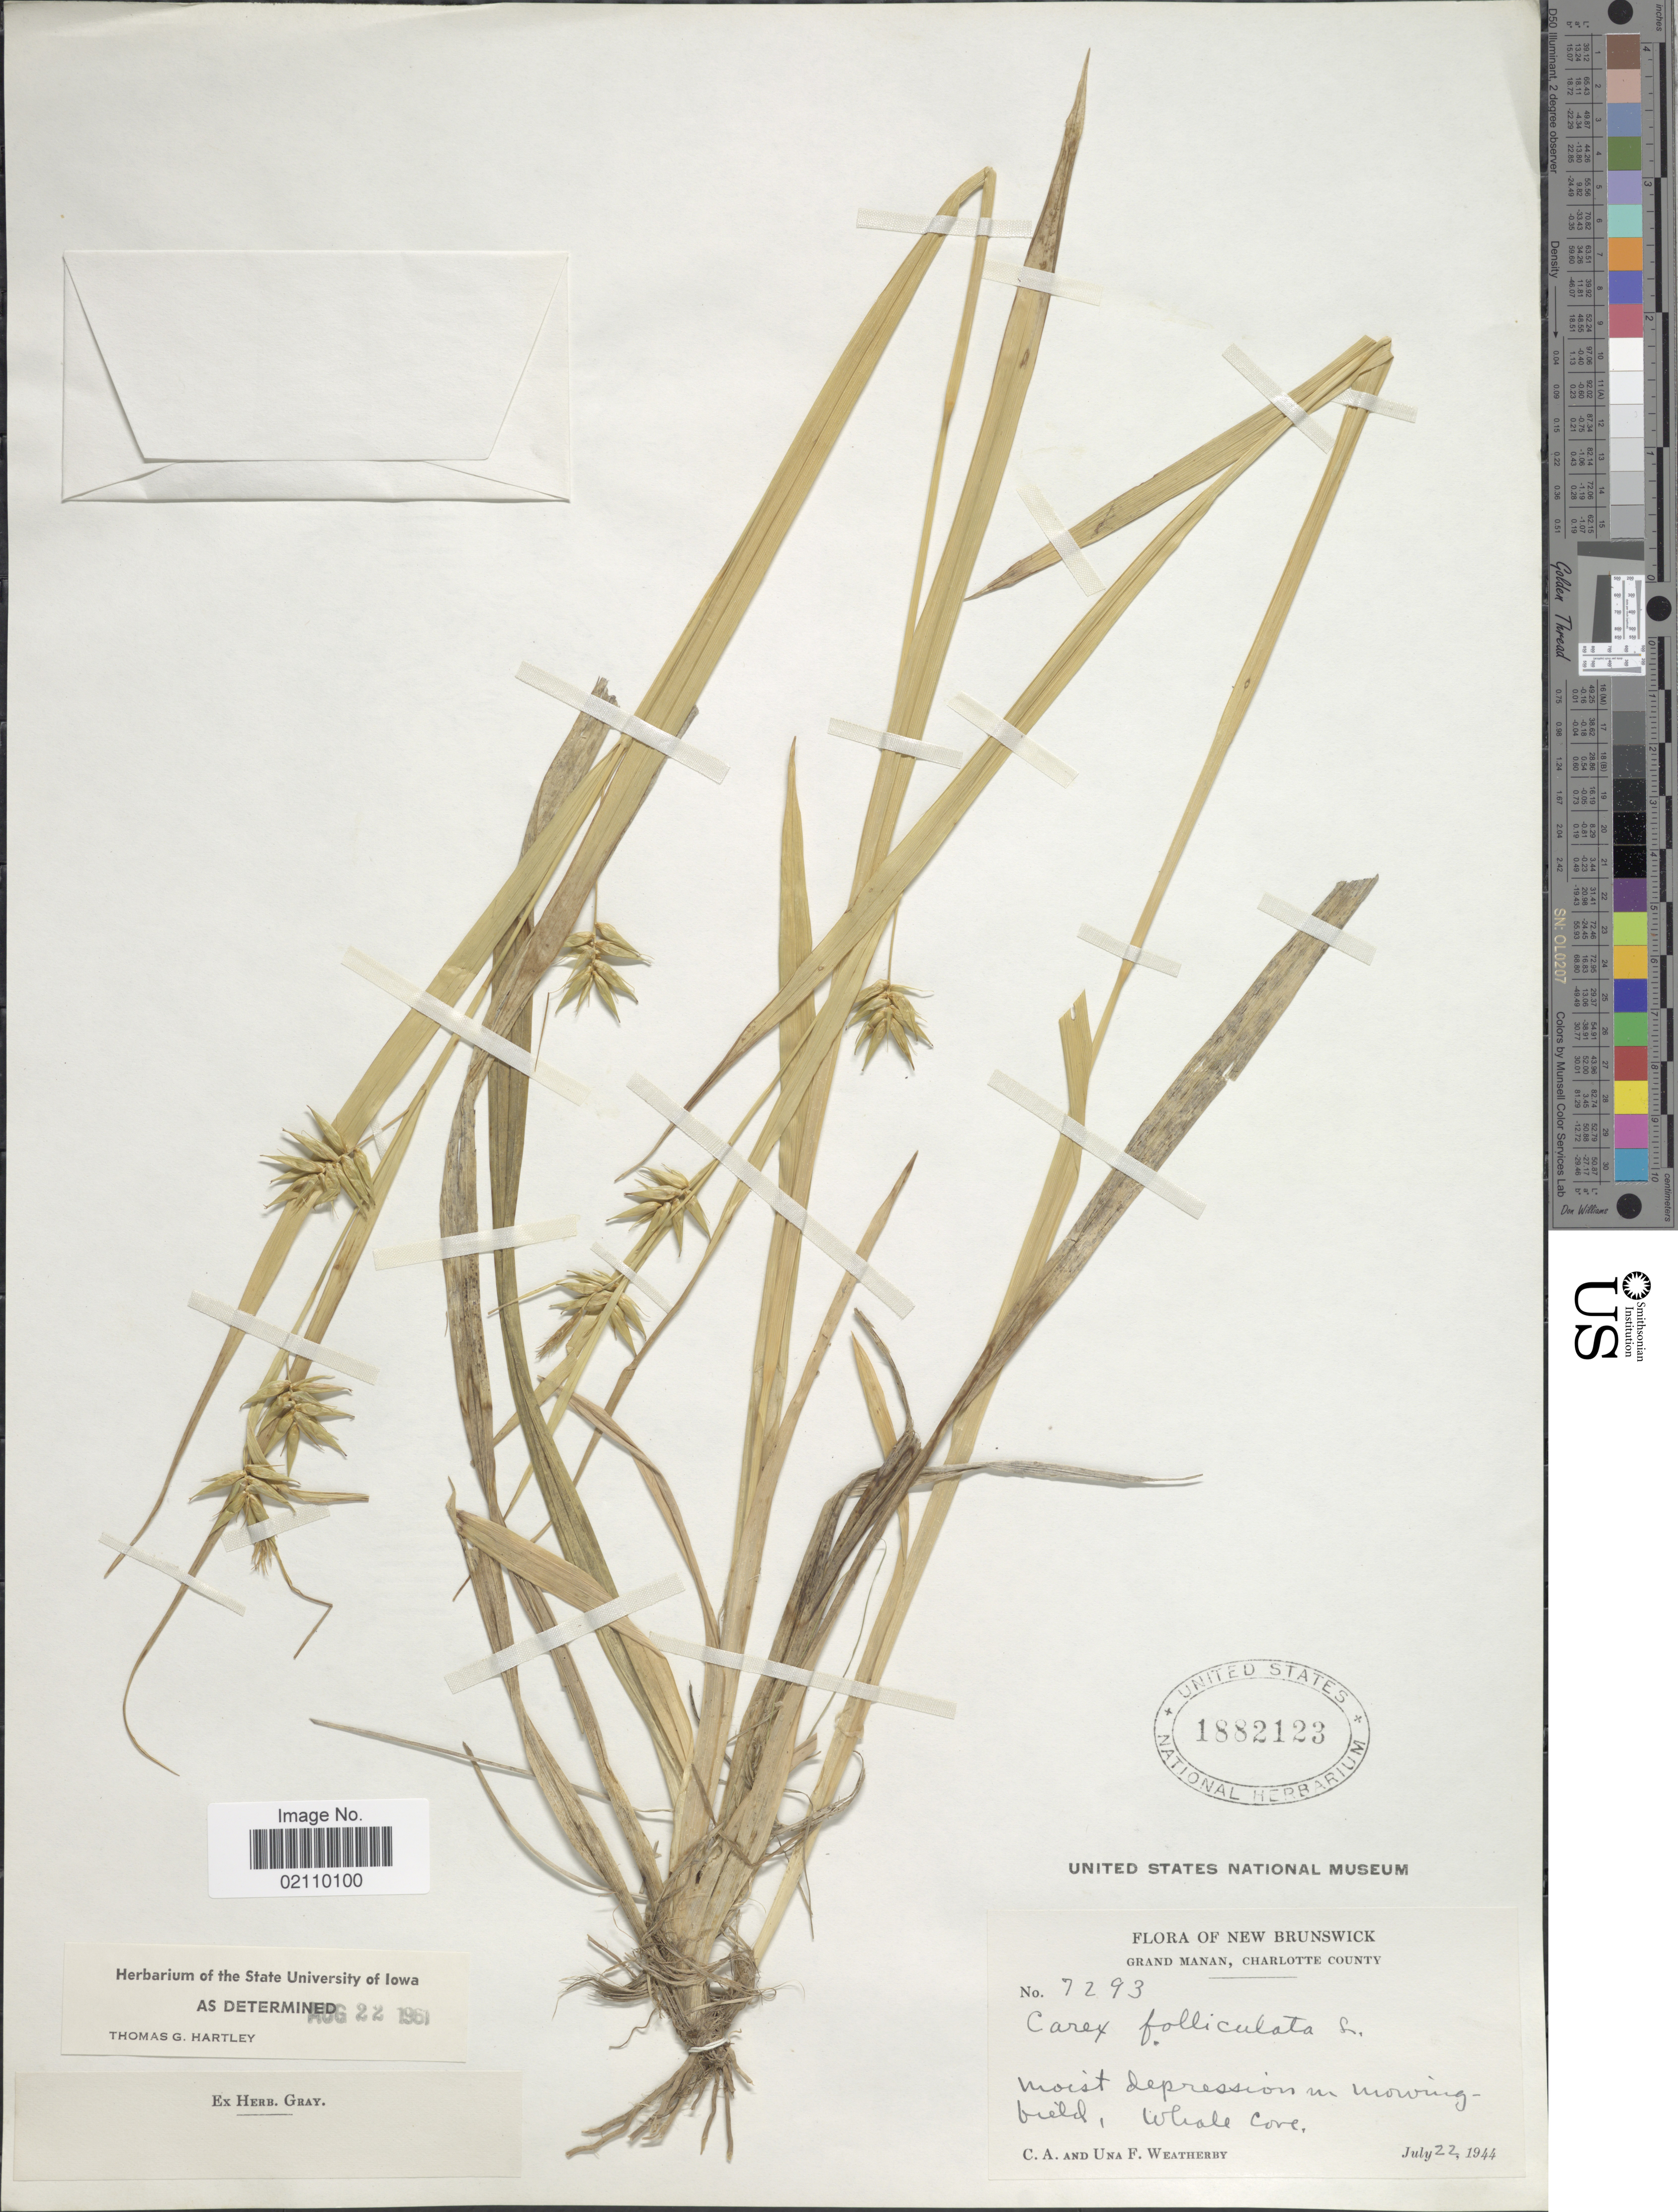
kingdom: Plantae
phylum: Tracheophyta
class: Liliopsida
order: Poales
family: Cyperaceae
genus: Carex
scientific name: Carex folliculata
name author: L.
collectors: C. A. Weatherby & U. Weatherby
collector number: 7293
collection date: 1944-07-22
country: Canada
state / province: New Brunswick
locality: Grand Manan, Charlotte County, moist depression in mowing-field, Whale Cove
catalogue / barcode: US 1882123